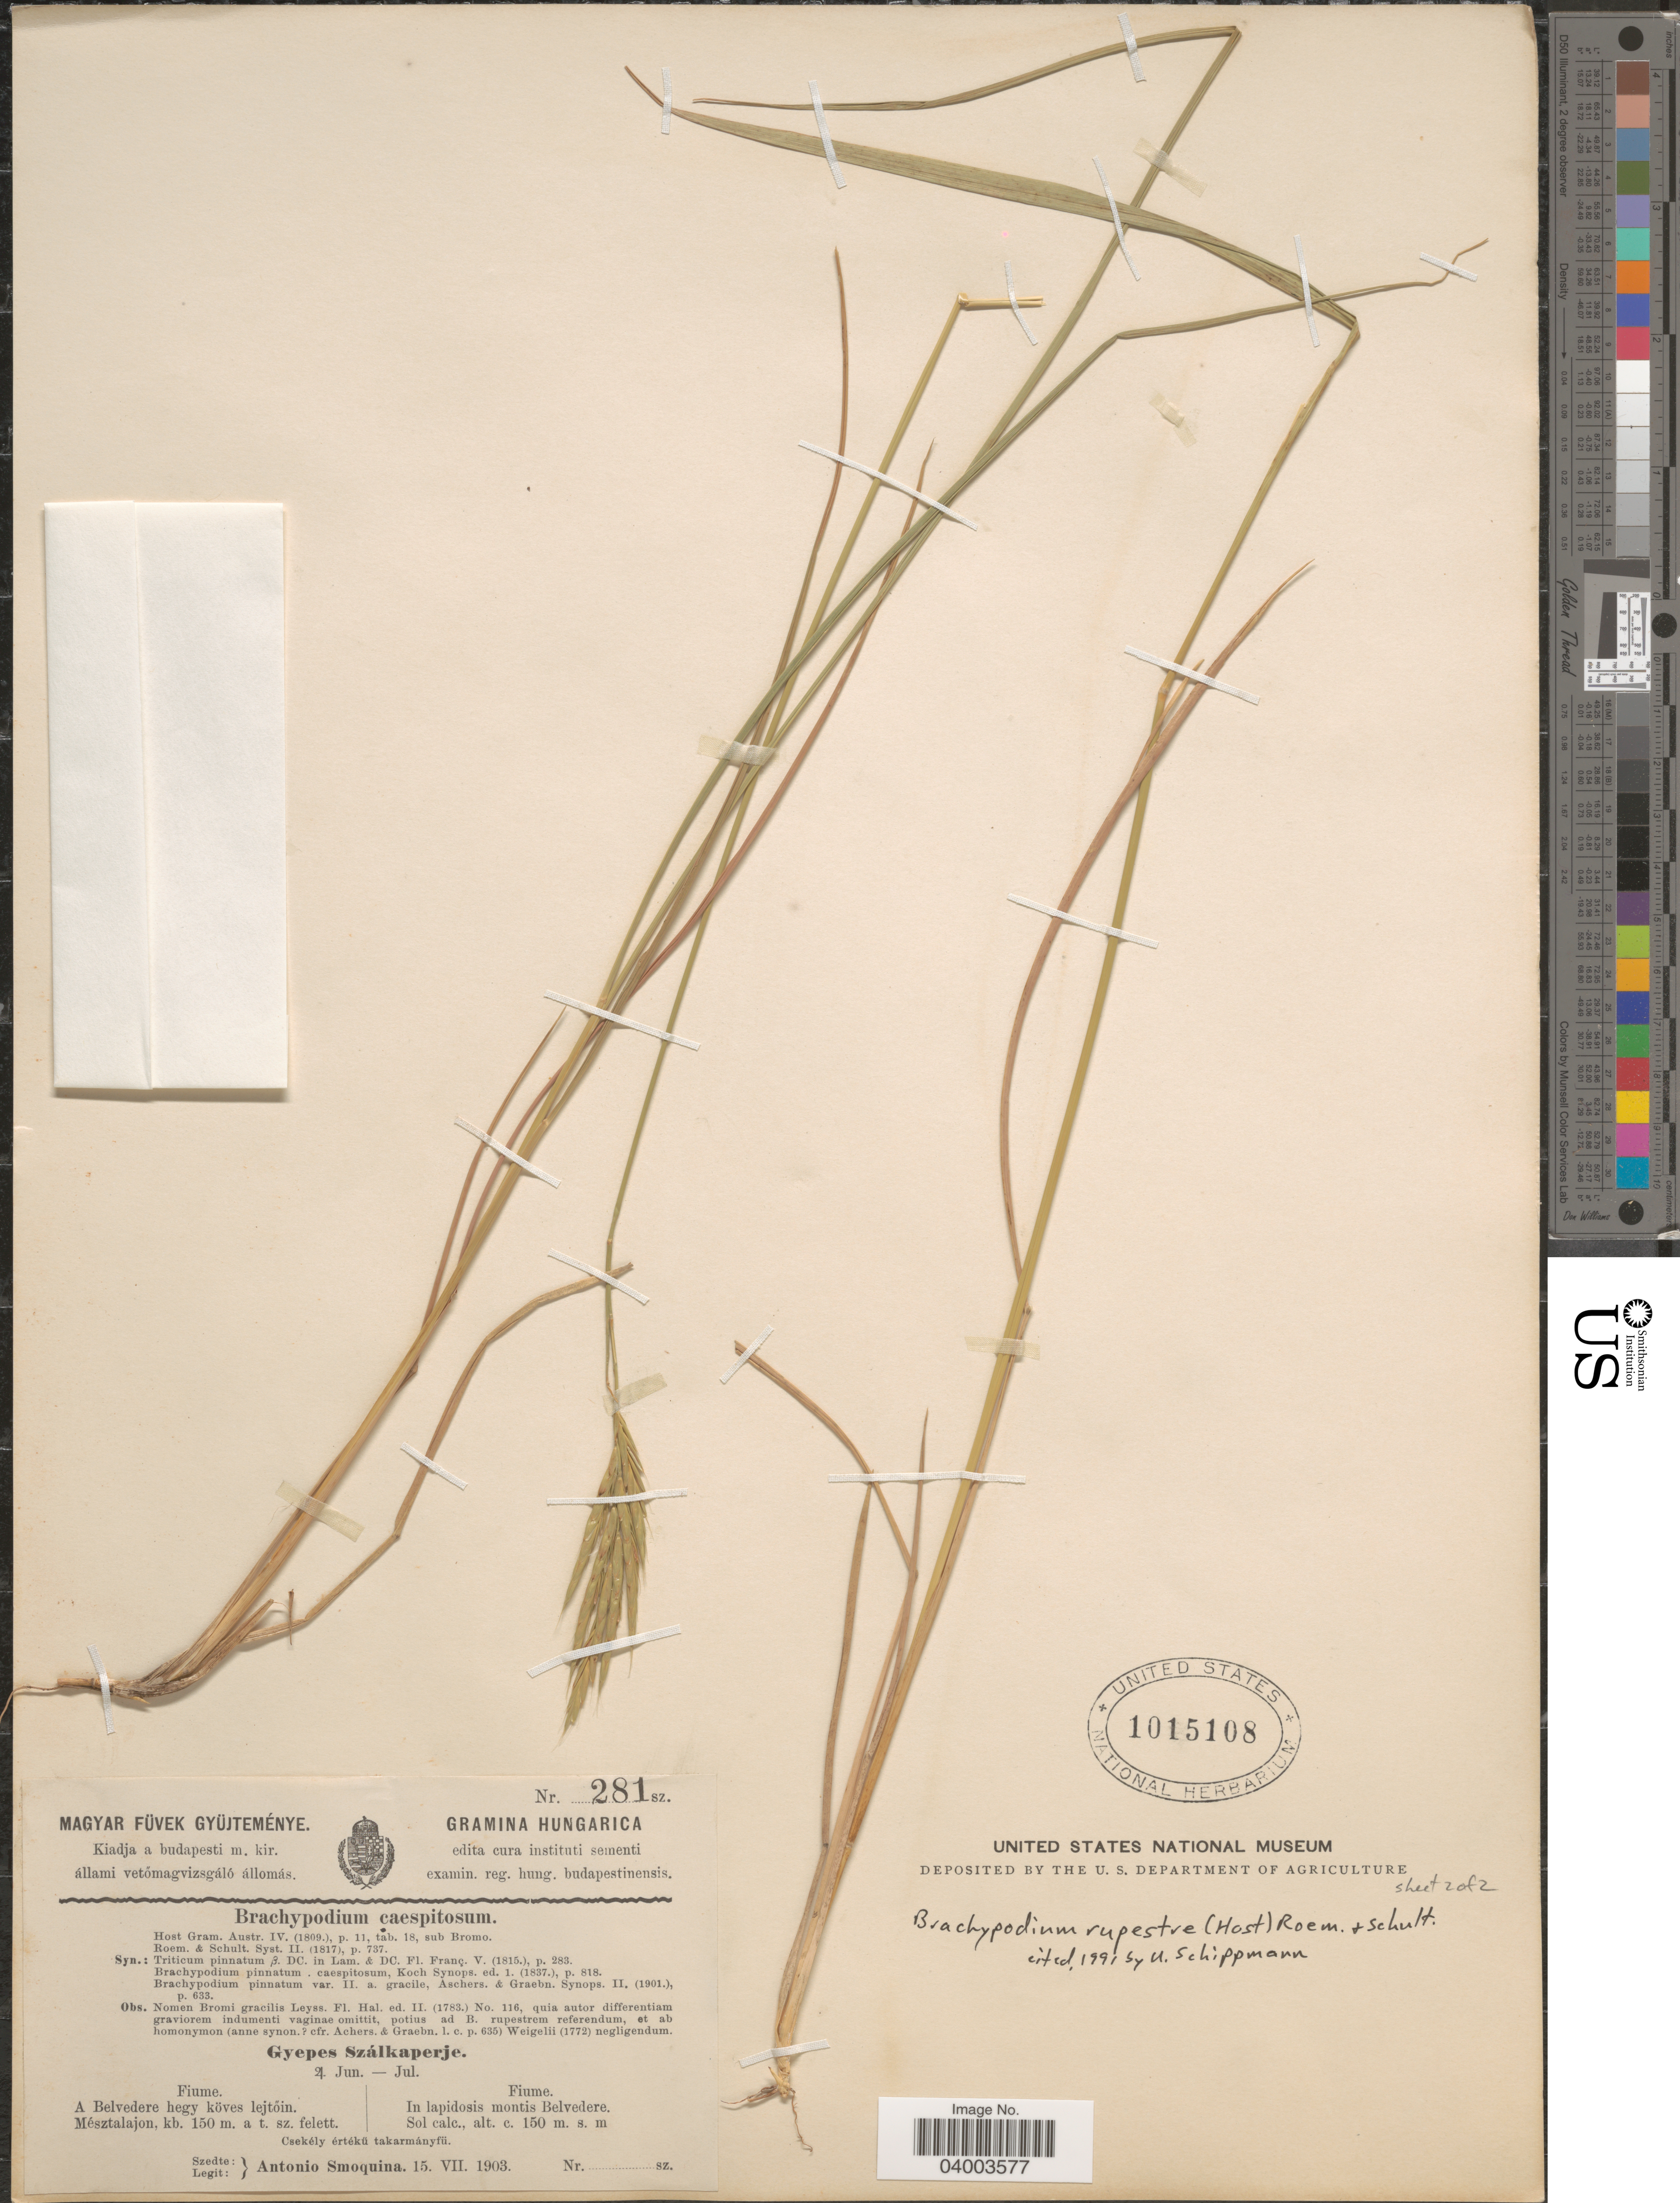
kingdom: Plantae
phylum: Tracheophyta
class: Liliopsida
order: Poales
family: Poaceae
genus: Brachypodium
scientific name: Brachypodium rupestre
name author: (Host) Roem. & Schult.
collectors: A. Smoquina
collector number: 281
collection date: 1903-07-15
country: Hungary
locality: Fiume. In lapidosis montis Belvedere.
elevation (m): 150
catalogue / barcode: US 1015108